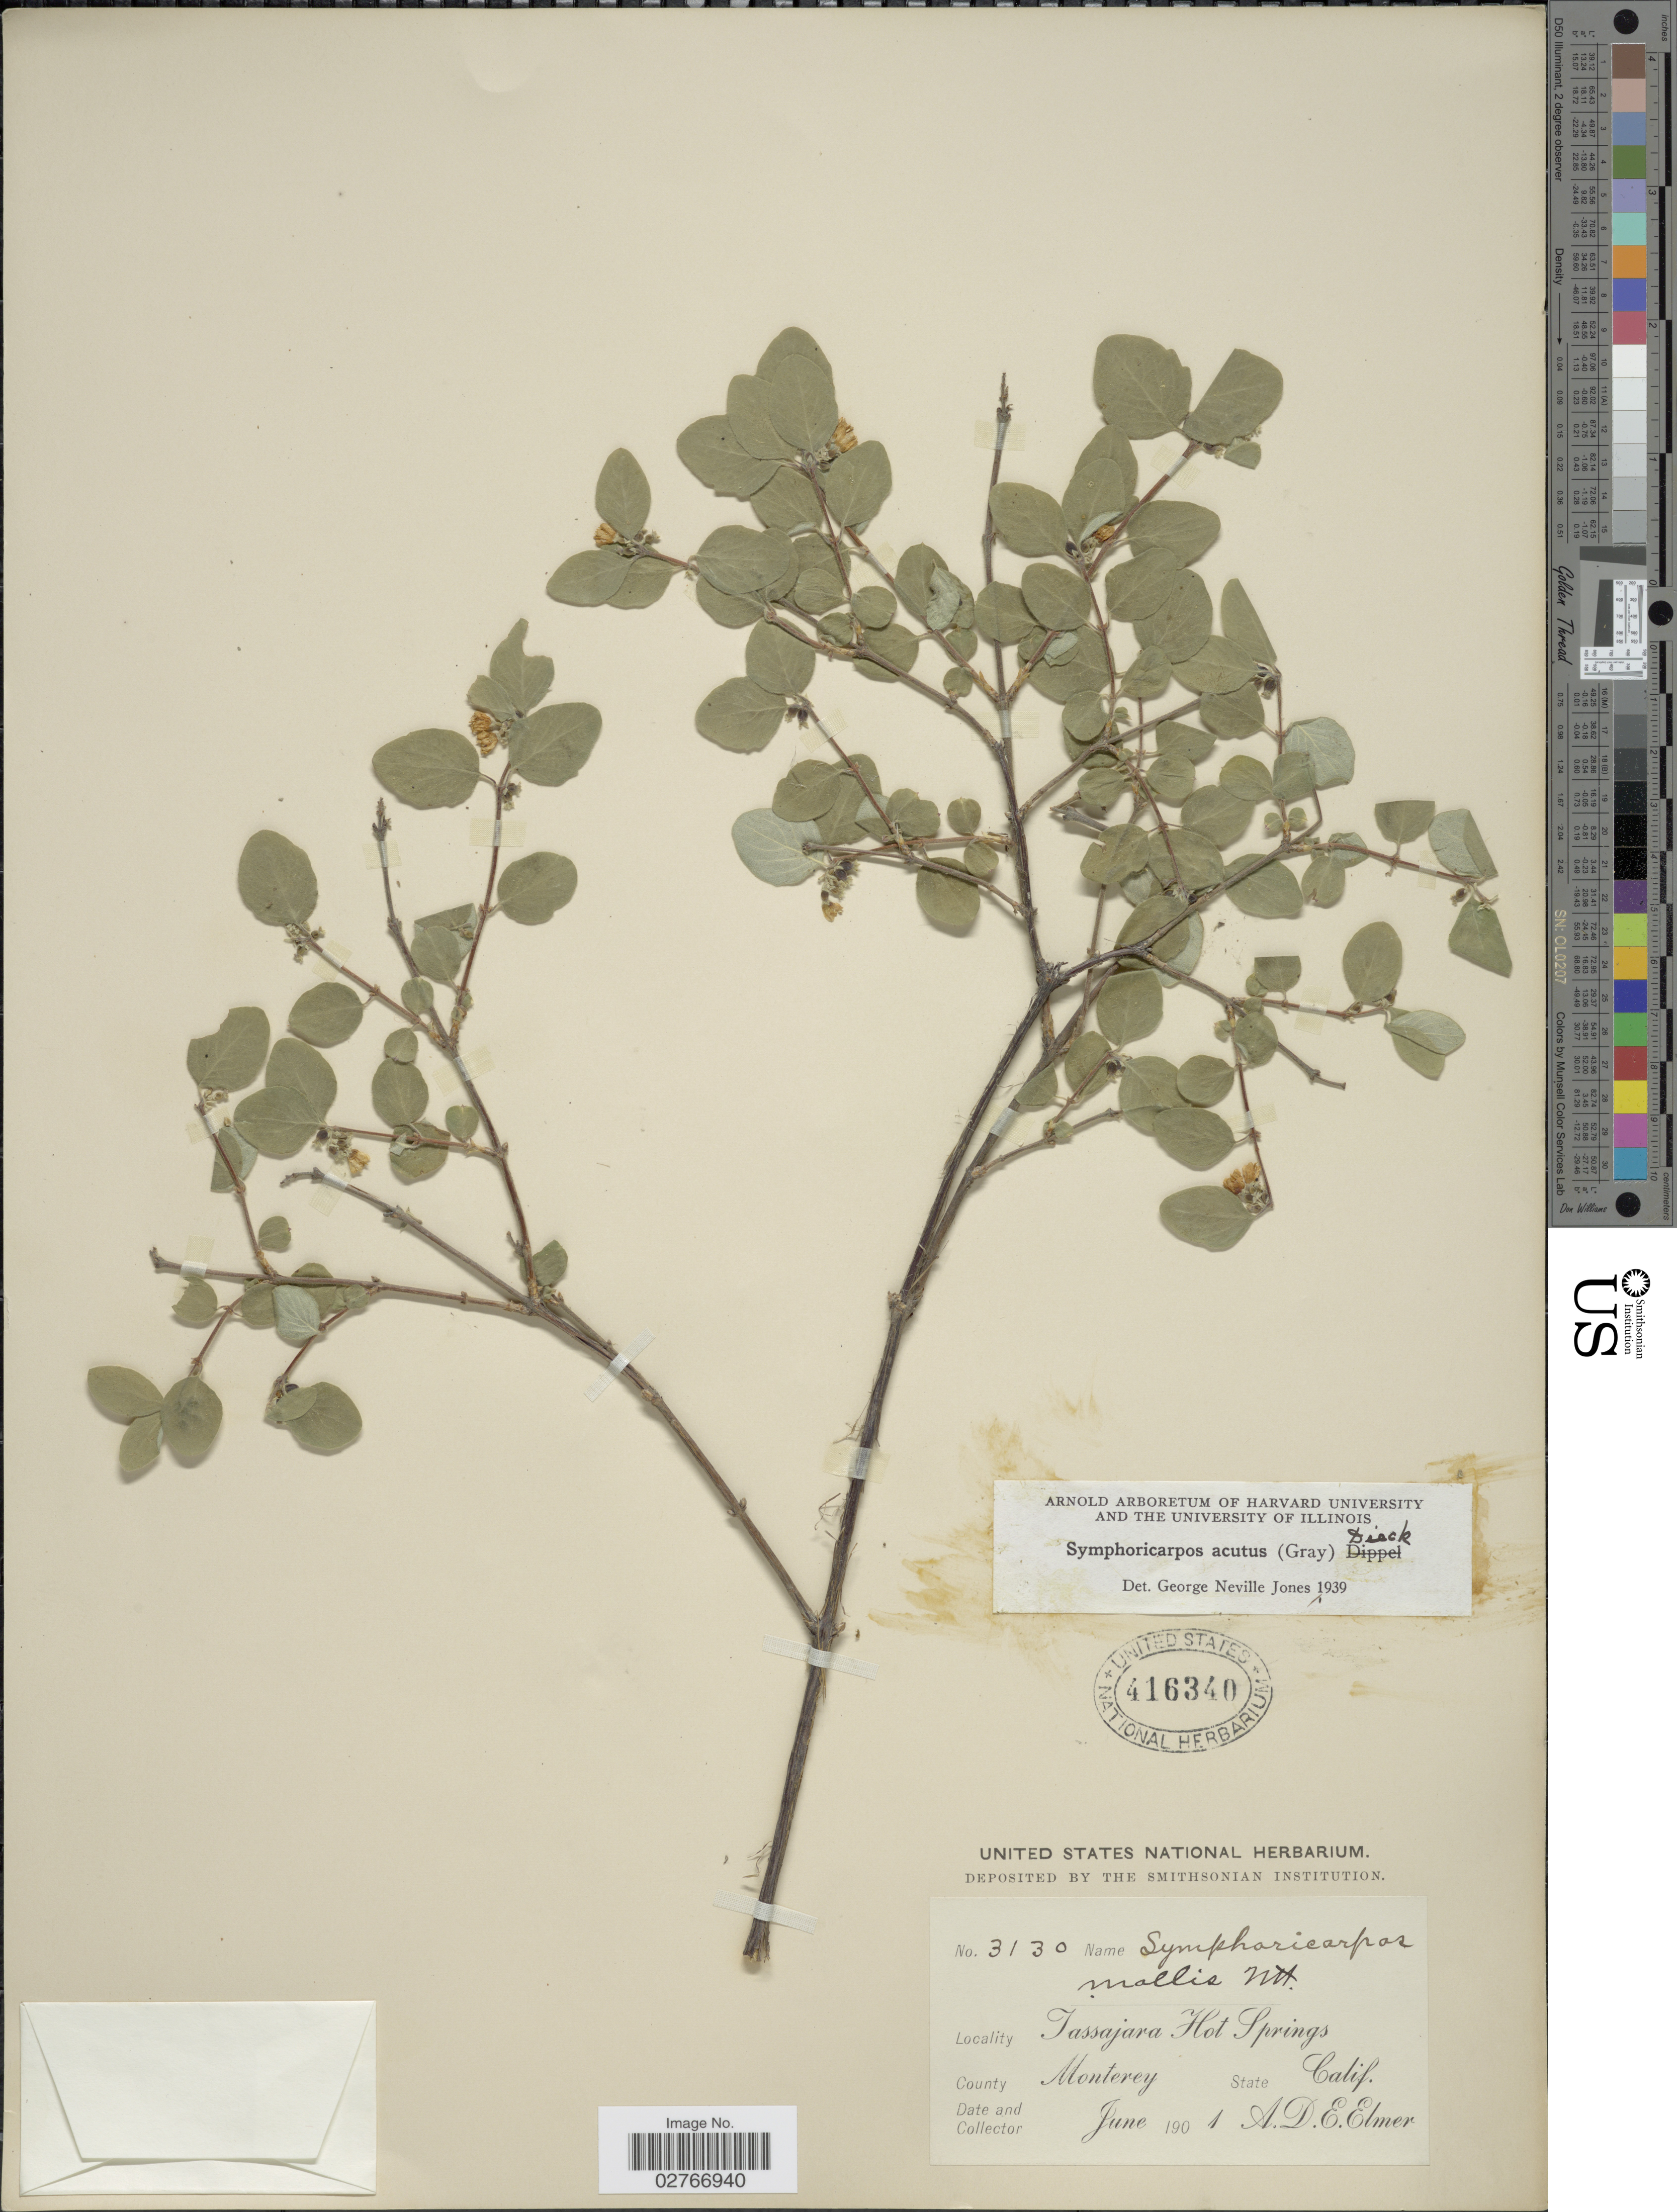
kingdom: Plantae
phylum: Tracheophyta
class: Magnoliopsida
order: Dipsacales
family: Caprifoliaceae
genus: Symphoricarpos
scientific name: Symphoricarpos acutus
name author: (A. Gray) Dieck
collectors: A. D. E. Elmer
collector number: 3130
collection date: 1901-06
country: United States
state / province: California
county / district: Monterey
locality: Tassajara Hot Springs. County Monterey.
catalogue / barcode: US 416340